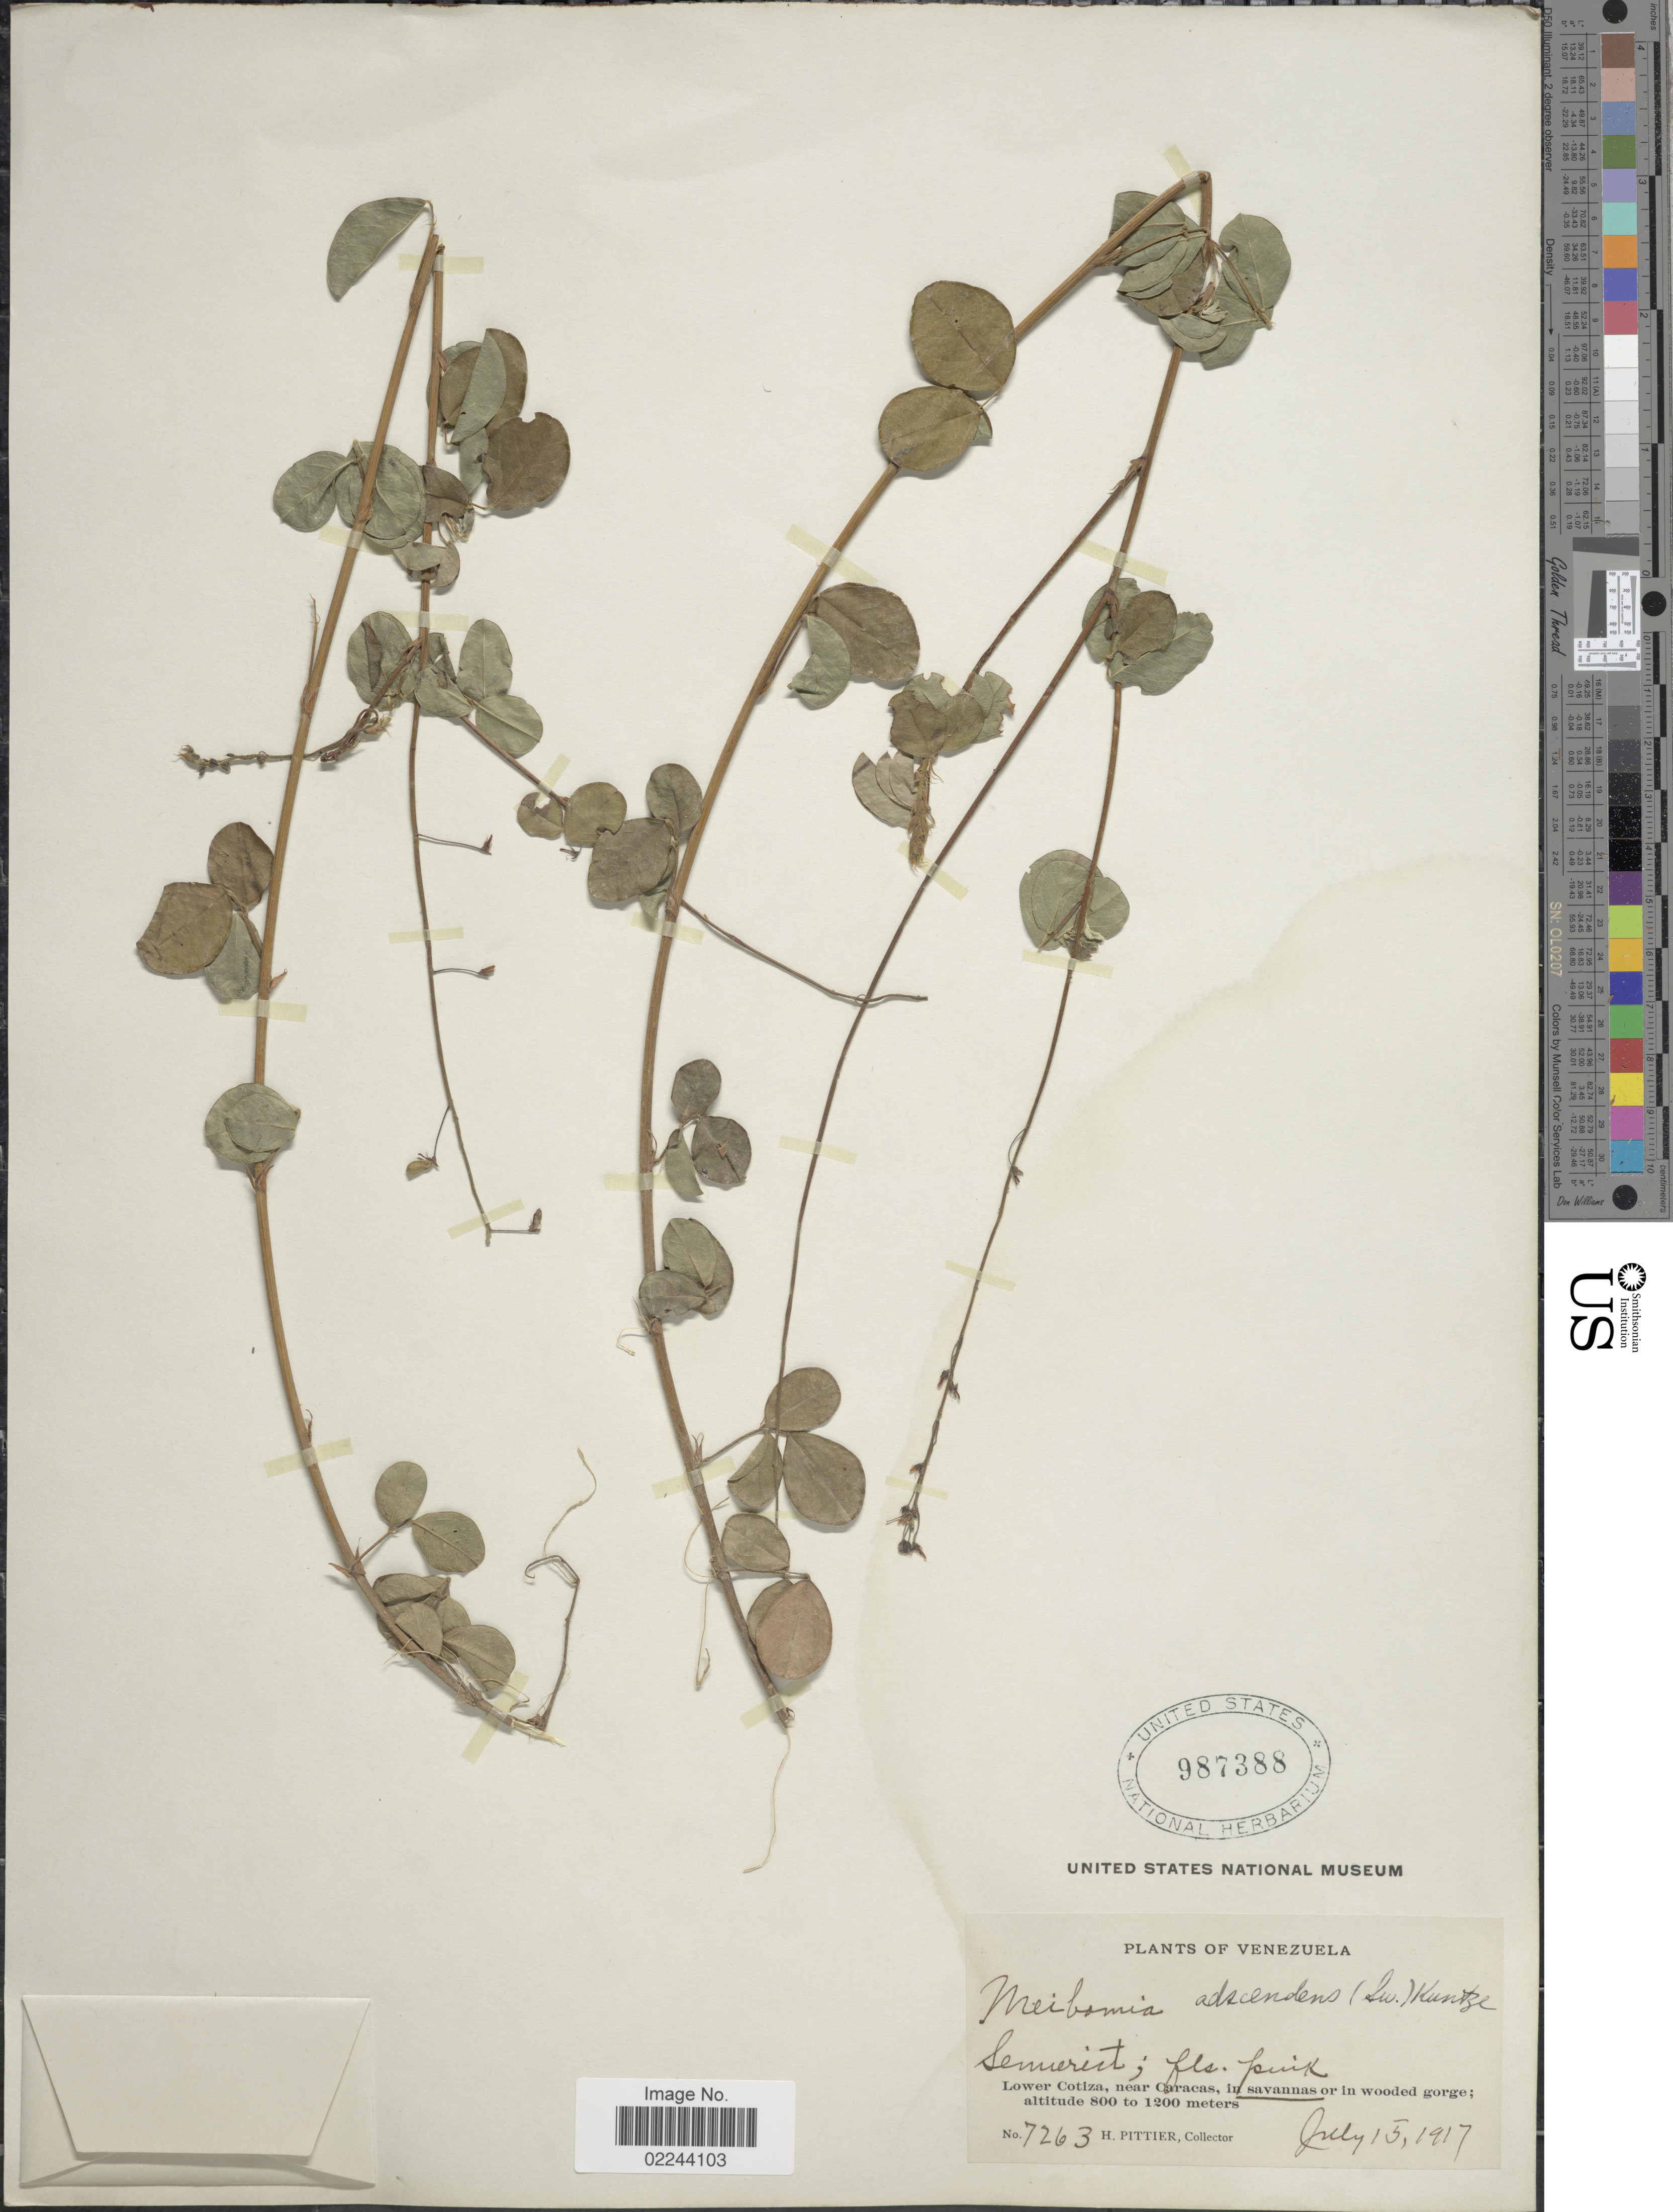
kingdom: Plantae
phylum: Tracheophyta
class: Magnoliopsida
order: Fabales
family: Fabaceae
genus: Grona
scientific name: Grona adscendens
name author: (Sw.) H. Ohashi & K. Ohashi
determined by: Strong, Mark T., (BOT), Smithsonian Institution - National Museum of Natural History (UNITED STATES)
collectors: H. F. Pittier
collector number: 7263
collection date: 1917-07-15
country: Venezuela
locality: Semierict; Lower Cotiza, near Caracas, in savannas or in wooded gorge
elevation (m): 800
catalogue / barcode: US 987388